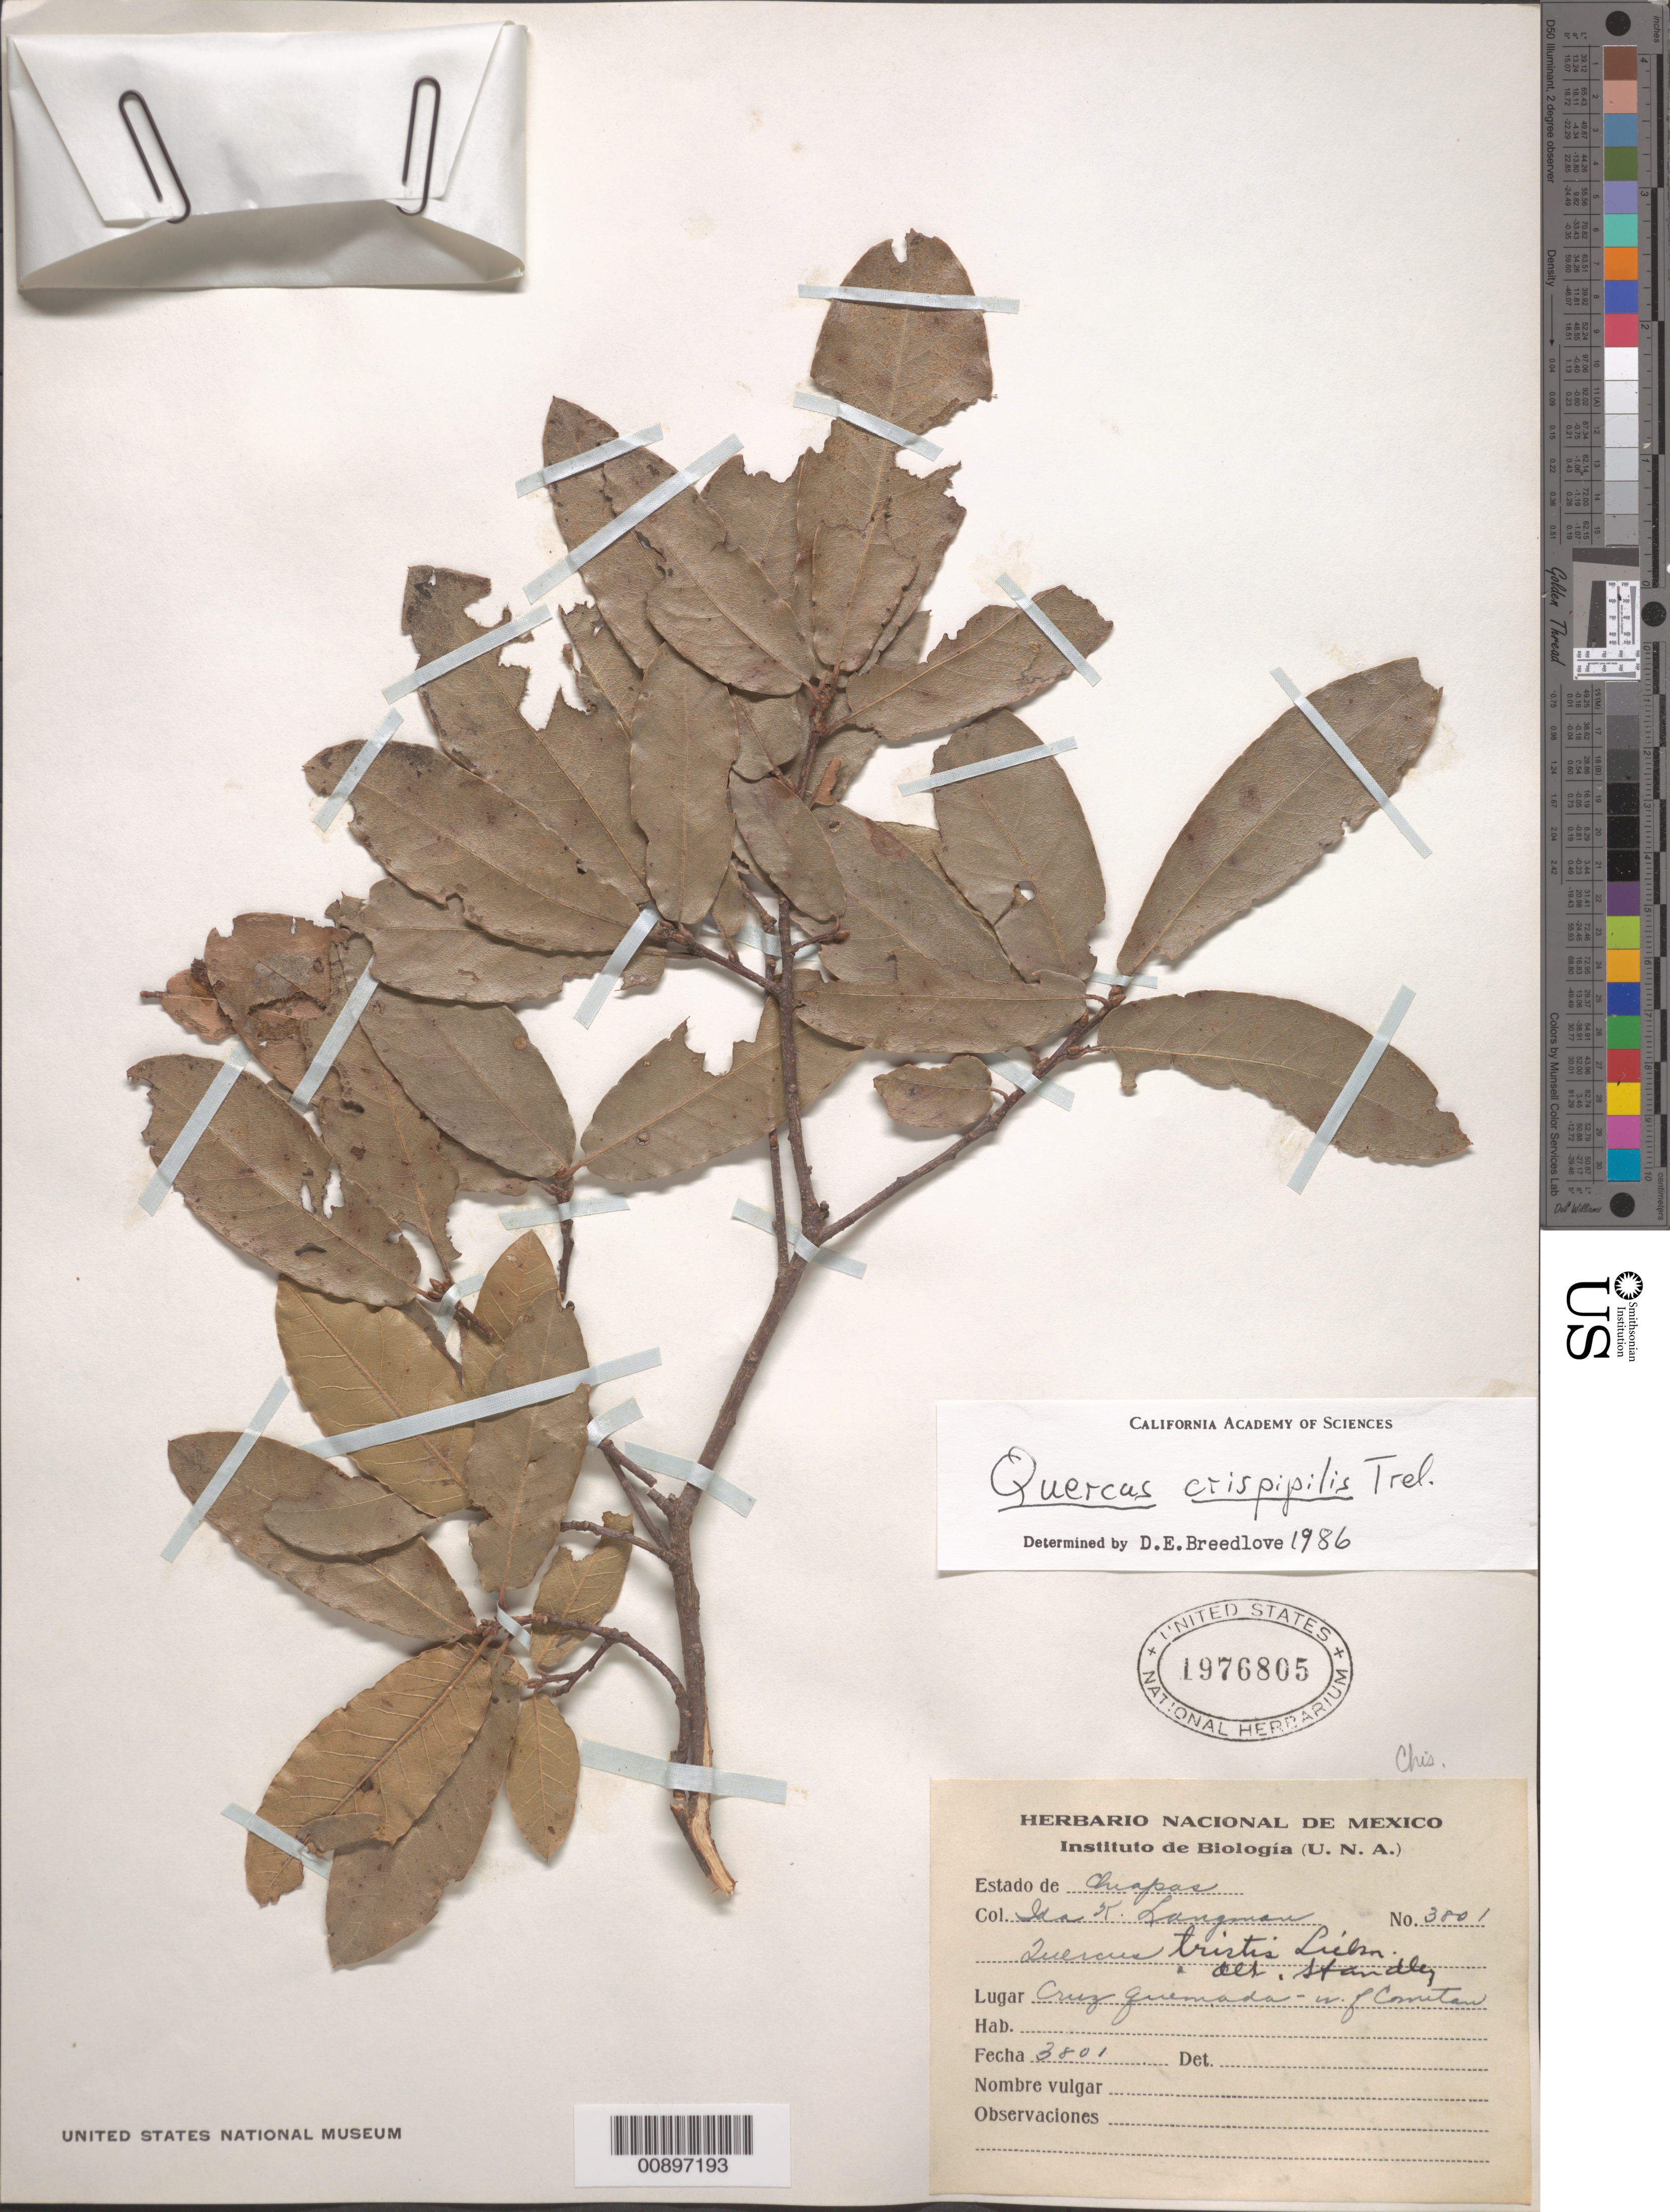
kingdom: Plantae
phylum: Tracheophyta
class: Magnoliopsida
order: Fagales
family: Fagaceae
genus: Quercus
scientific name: Quercus crispipilis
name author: Trel.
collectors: I. K. Langman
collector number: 3801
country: Mexico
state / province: Chiapas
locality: Cruz Quemada - W f. Comitán.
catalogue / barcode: US 1976805